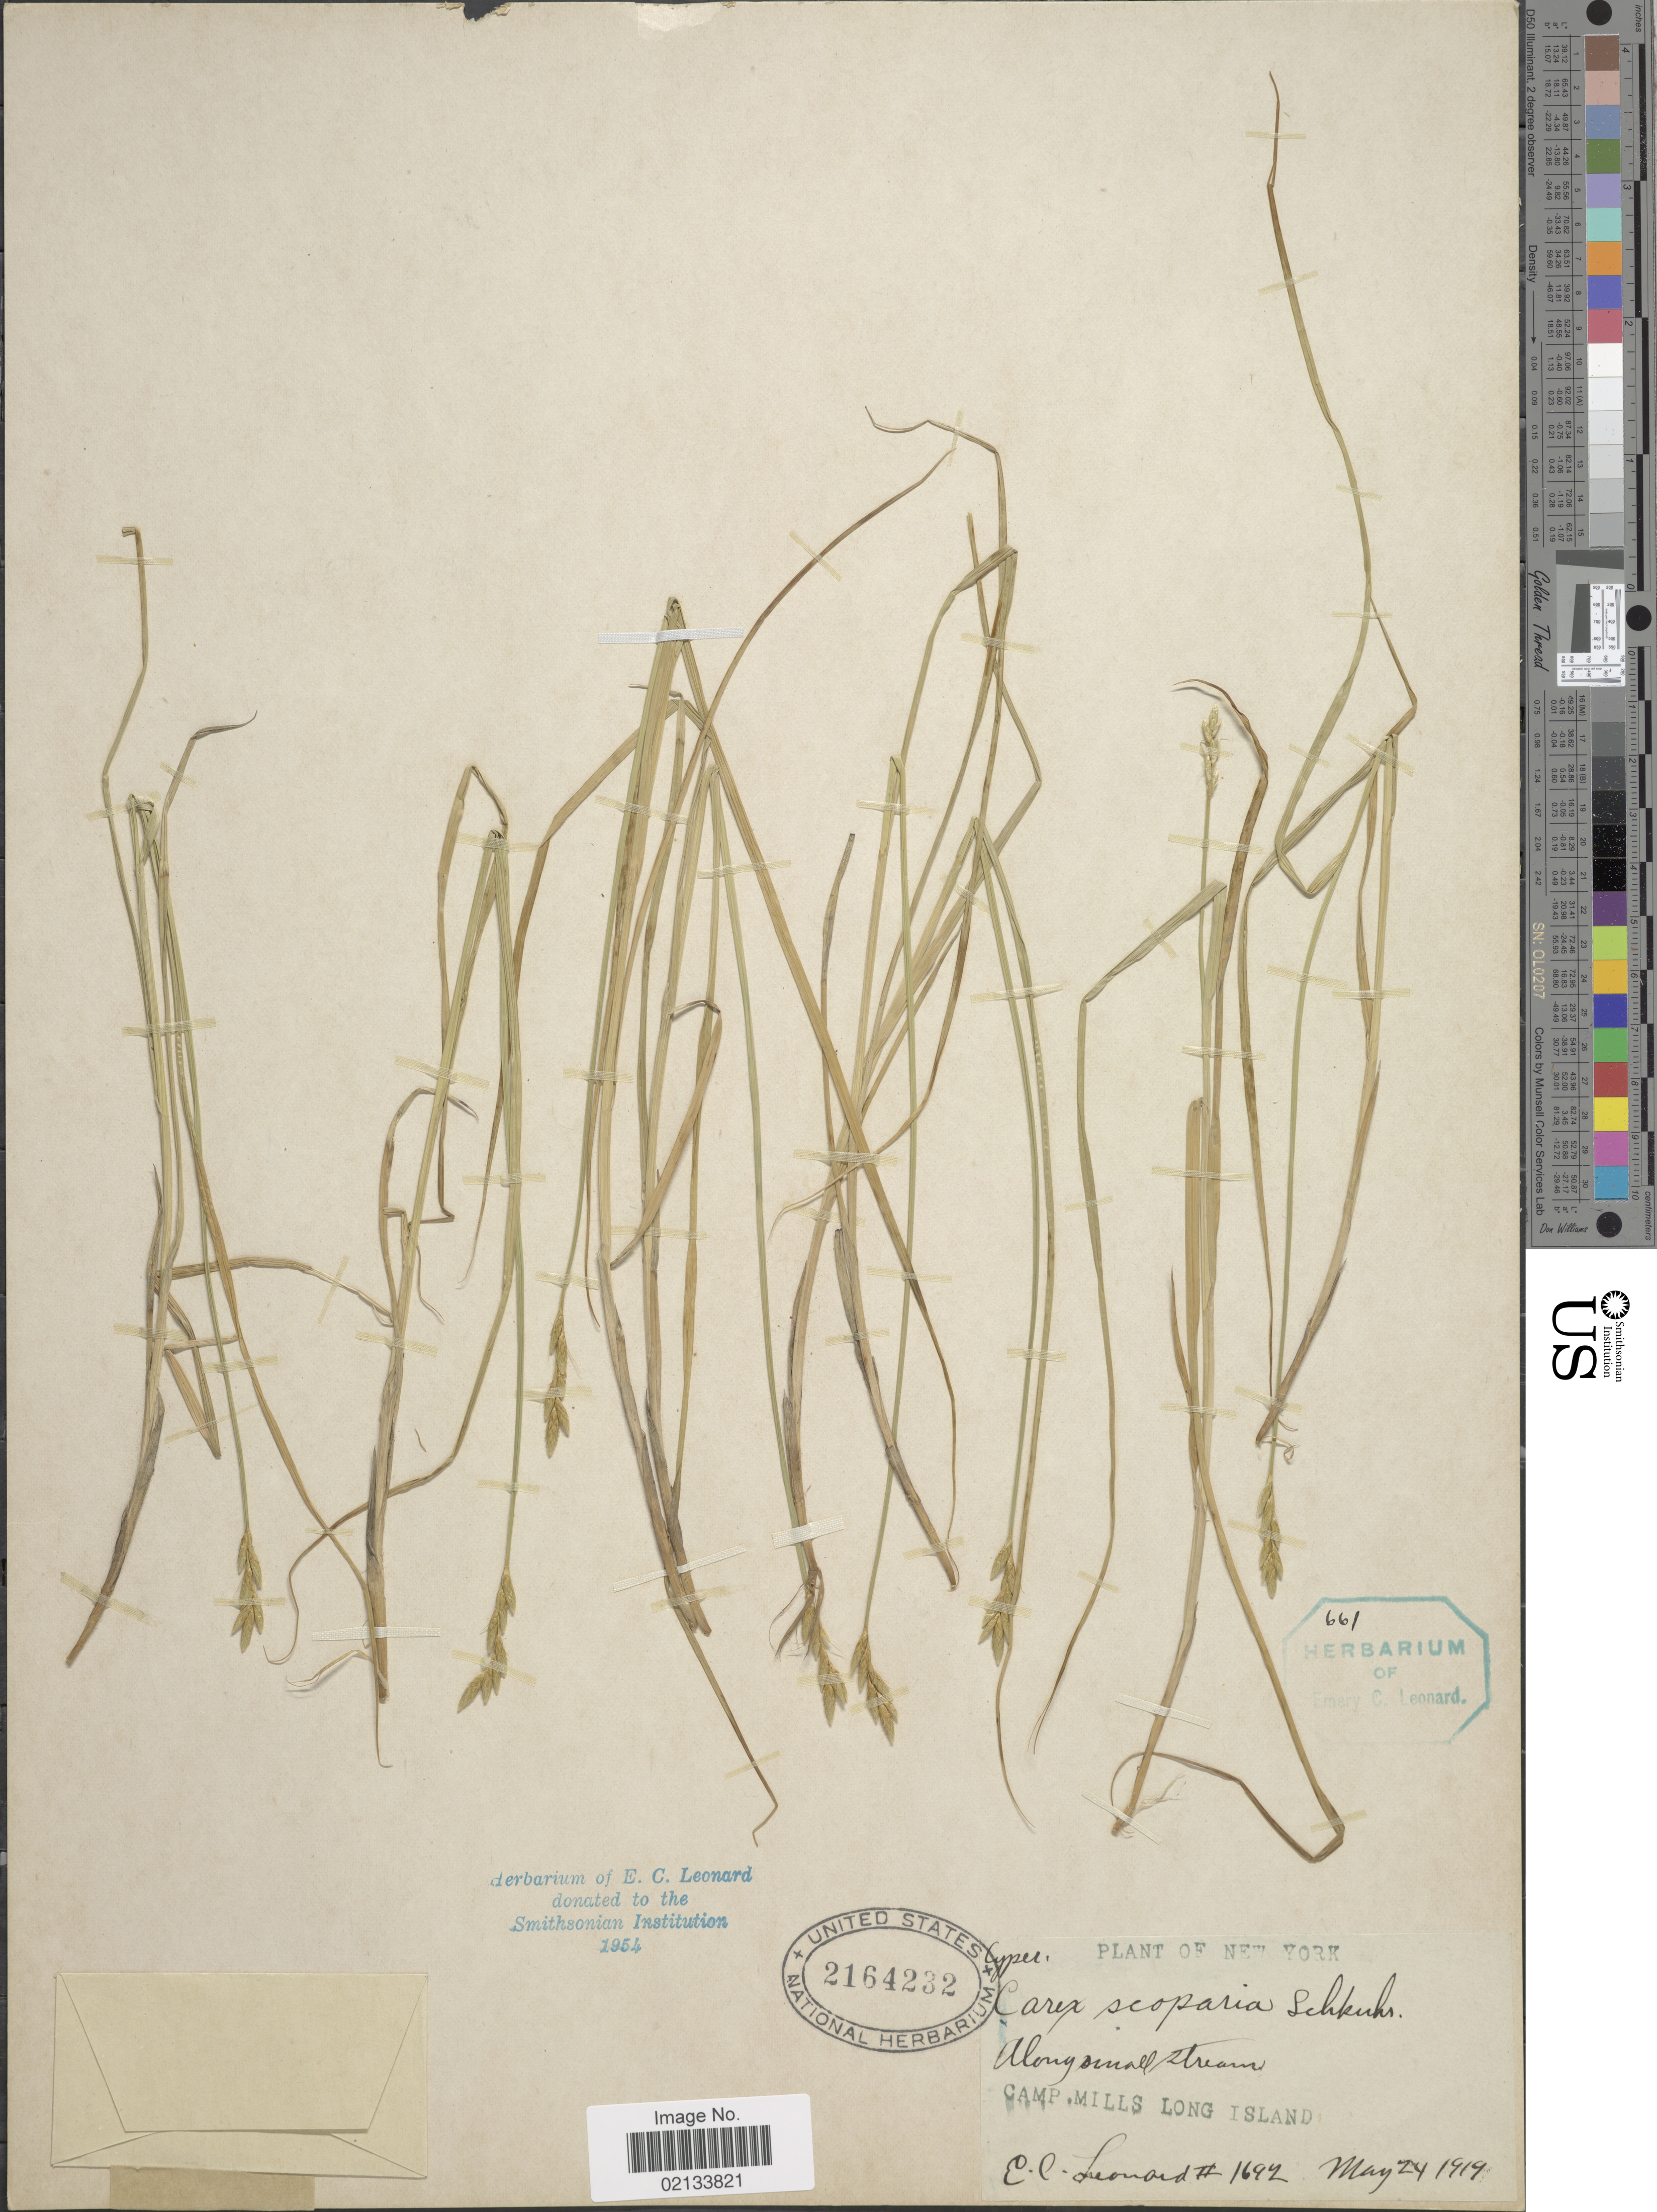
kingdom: Plantae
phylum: Tracheophyta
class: Liliopsida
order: Poales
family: Cyperaceae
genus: Carex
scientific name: Carex scoparia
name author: Schkuhr ex Willd.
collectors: E. C. Leonard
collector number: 1692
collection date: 1919-05-24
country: United States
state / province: New York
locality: Along small stream, Camp, Mills Long Island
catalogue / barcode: US 2164232